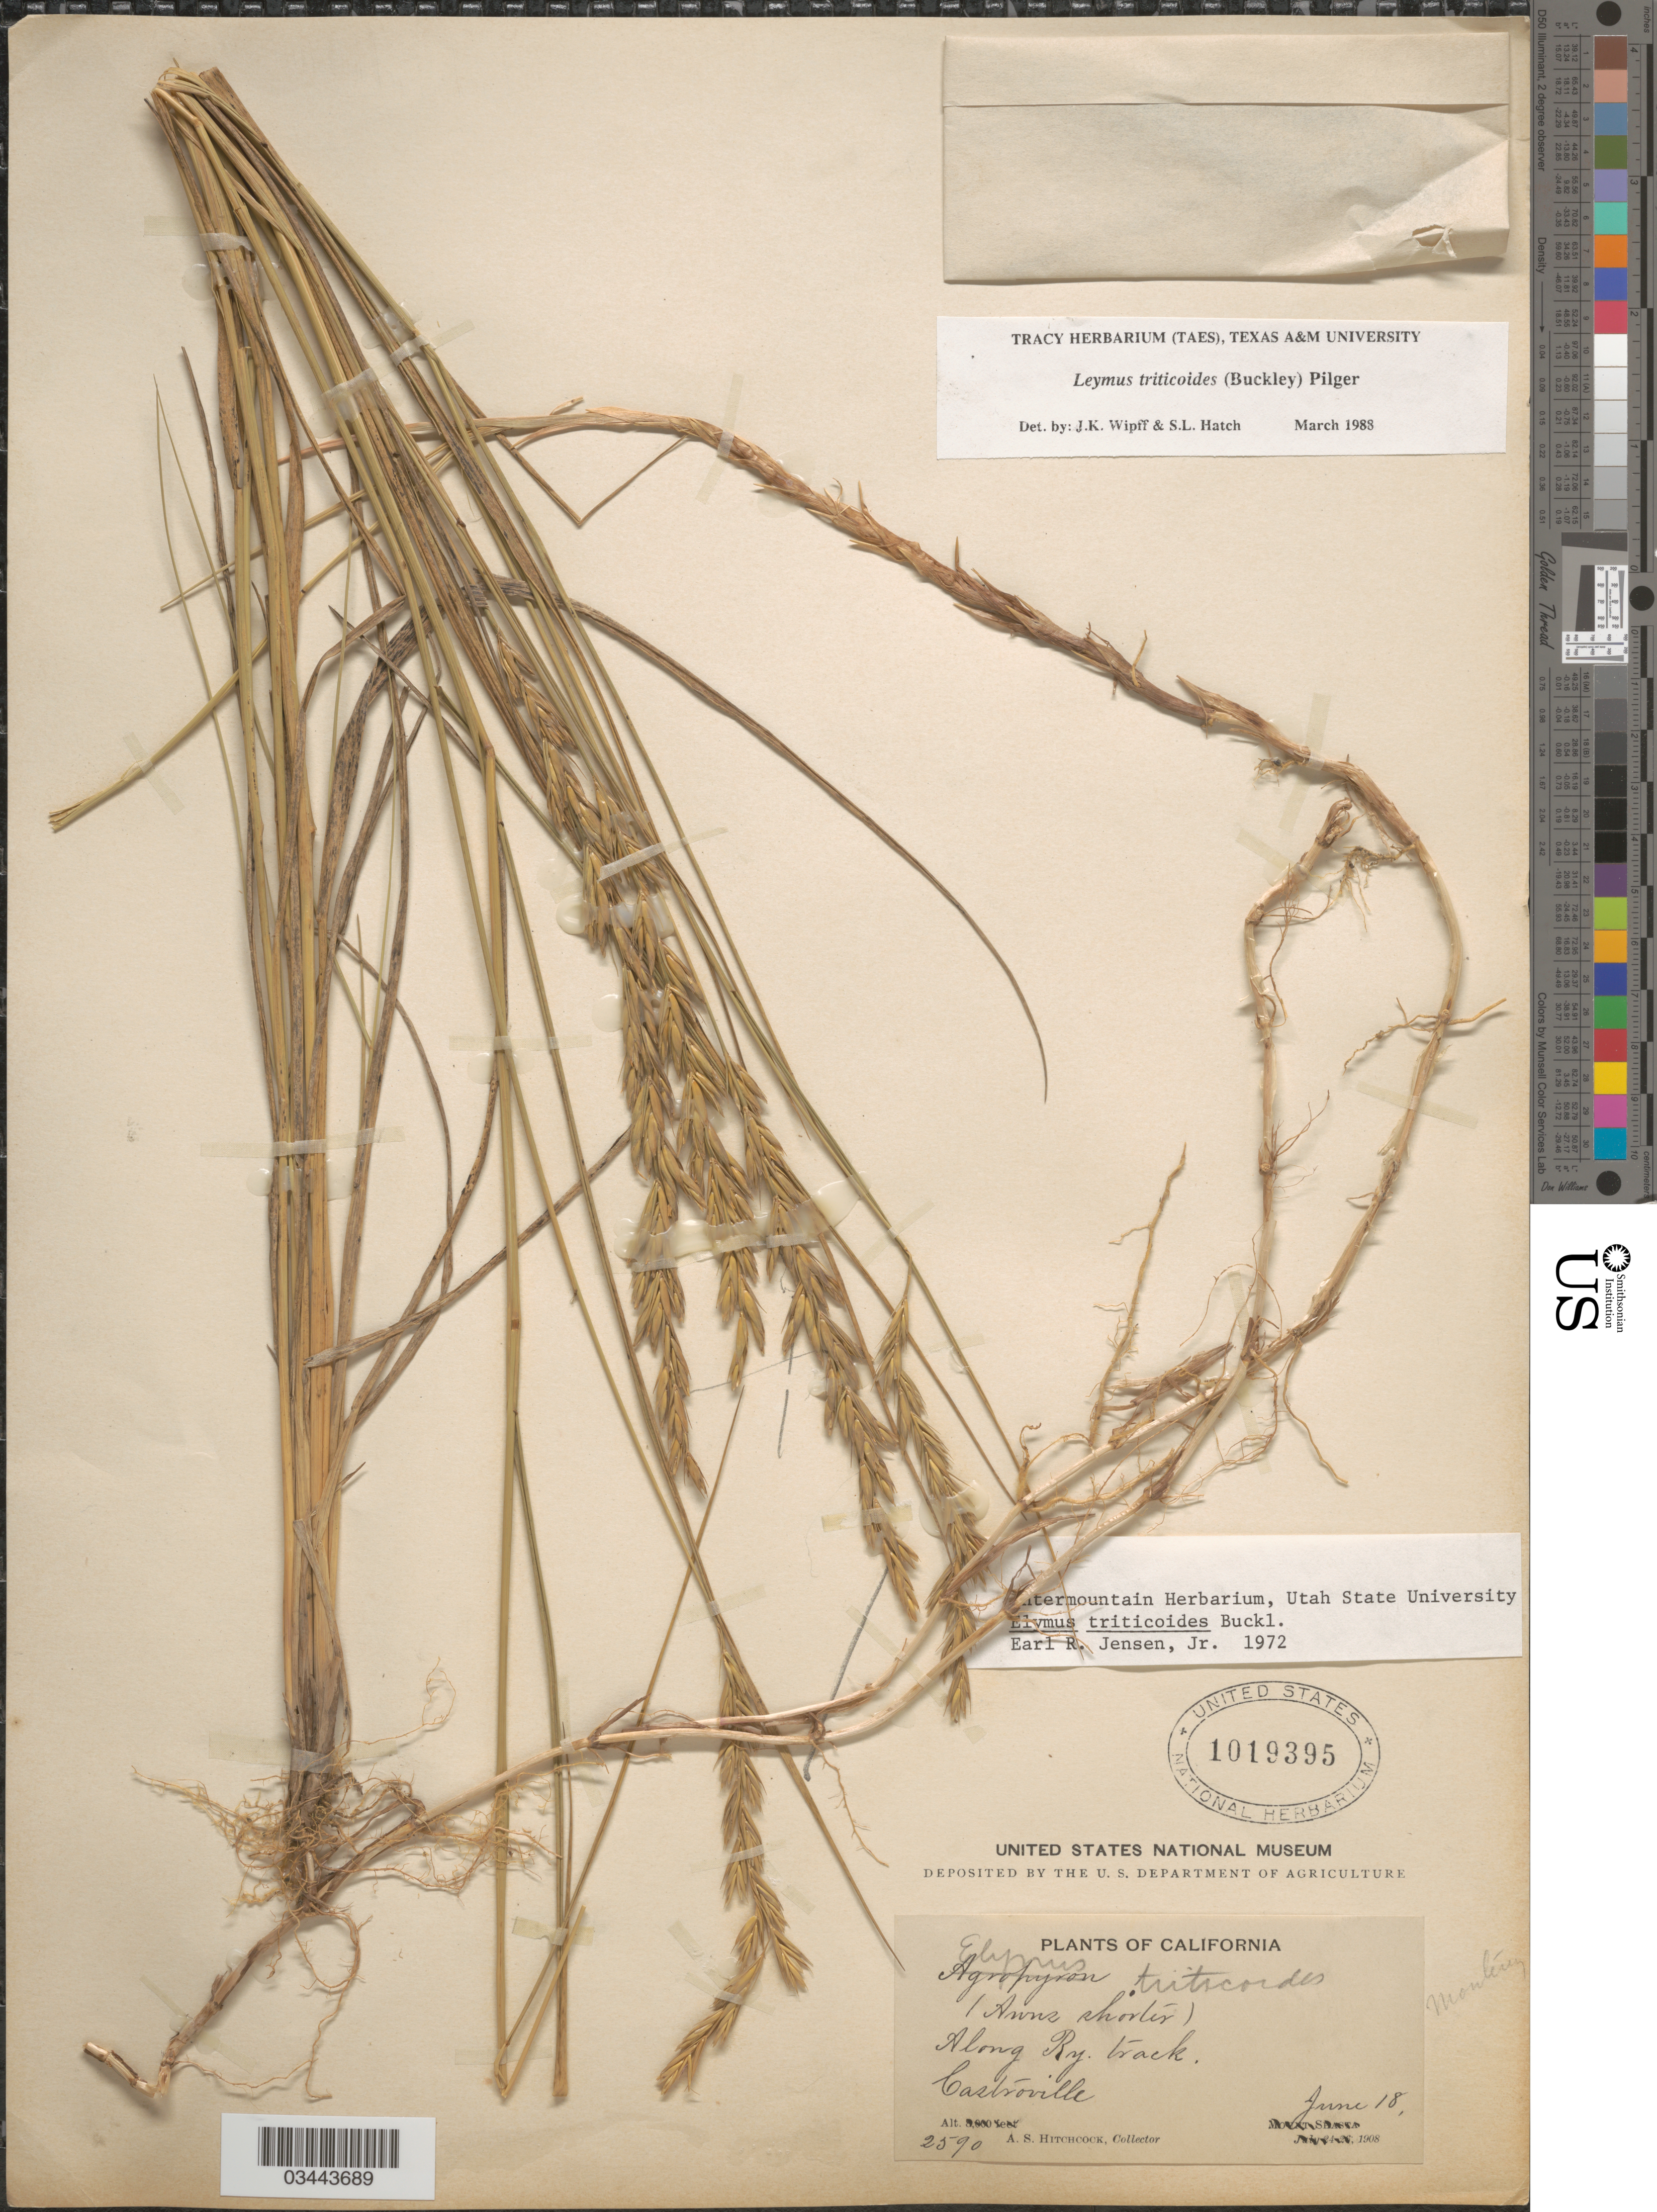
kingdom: Plantae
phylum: Tracheophyta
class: Liliopsida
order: Poales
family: Poaceae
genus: Leymus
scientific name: Leymus triticoides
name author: (Buckley) Pilg.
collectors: A. S. Hitchcock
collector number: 2590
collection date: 1908-06-18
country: United States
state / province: California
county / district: Monterey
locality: Monterey. Along Ry. track. Castroville.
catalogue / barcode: US 1019395